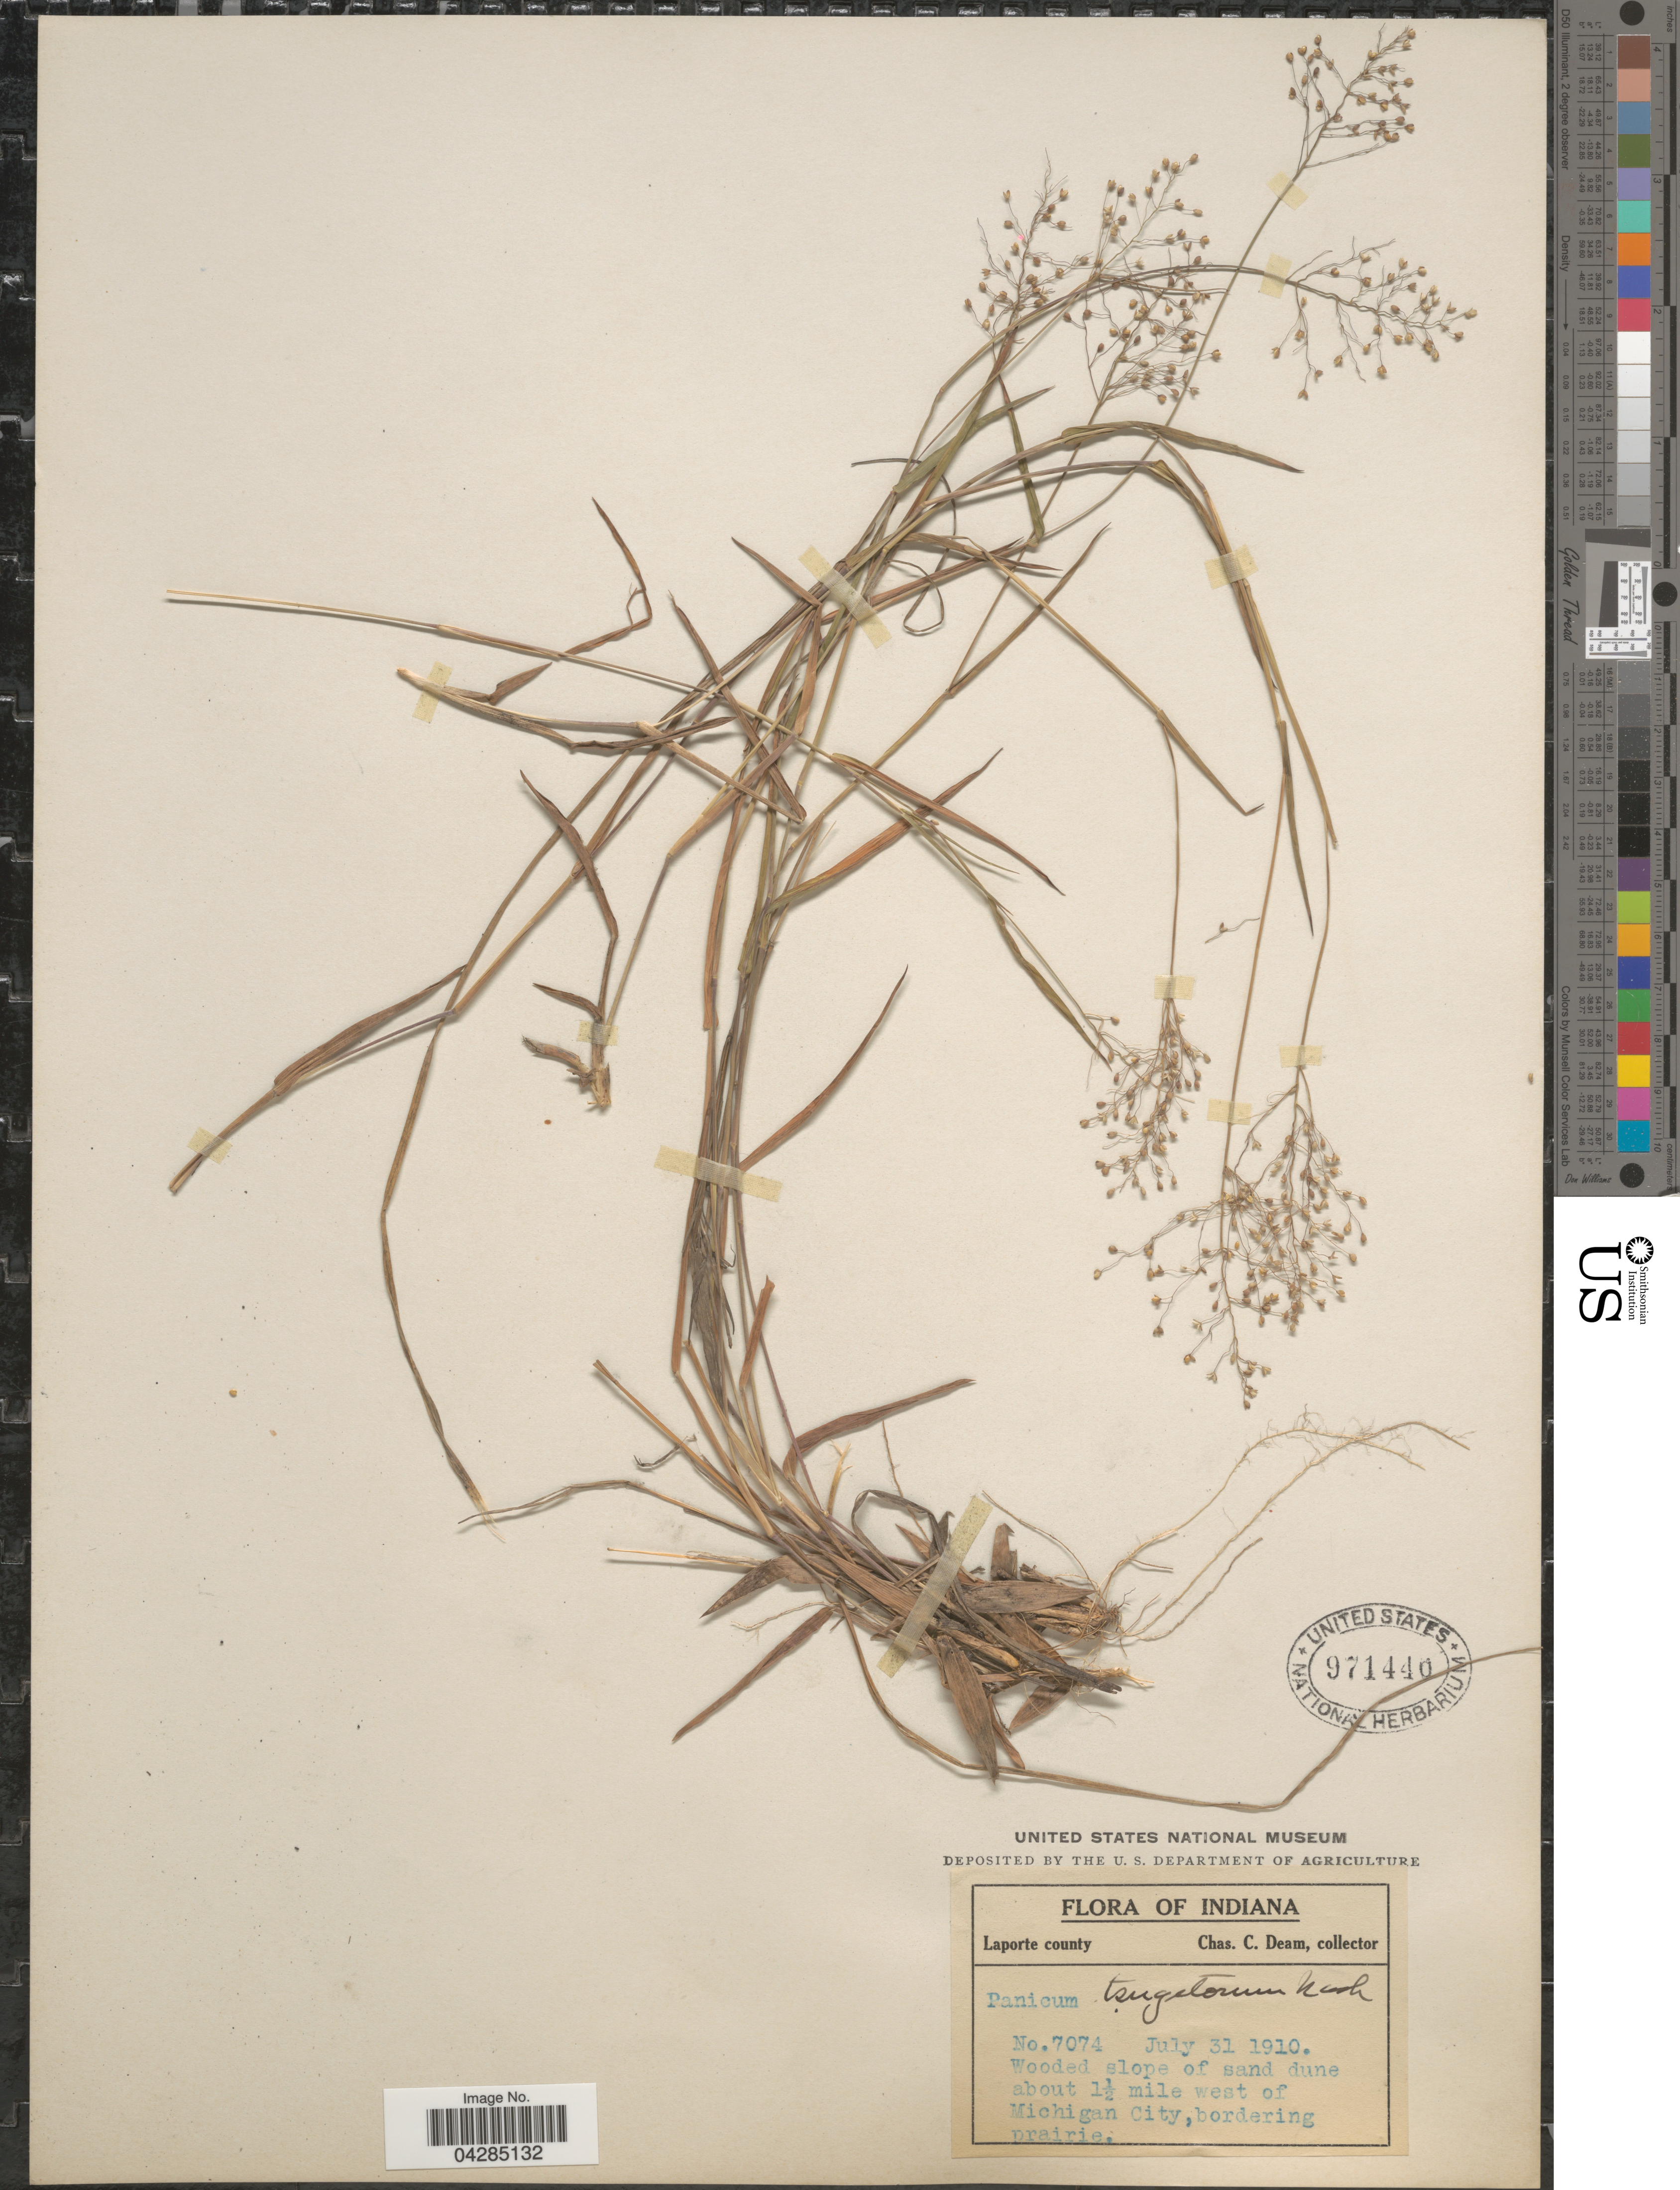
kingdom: Plantae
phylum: Tracheophyta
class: Liliopsida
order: Poales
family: Poaceae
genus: Dichanthelium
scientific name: Dichanthelium portoricense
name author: (Desv. ex Ham.) B.F. Hansen & Wunderlin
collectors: C. C. Deam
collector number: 7074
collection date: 1910-07-31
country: United States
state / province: Indiana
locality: Laporte county. Wooded slope of sand dune about 1½ mile west of Michigan City, bordering prairie.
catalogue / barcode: US 971440